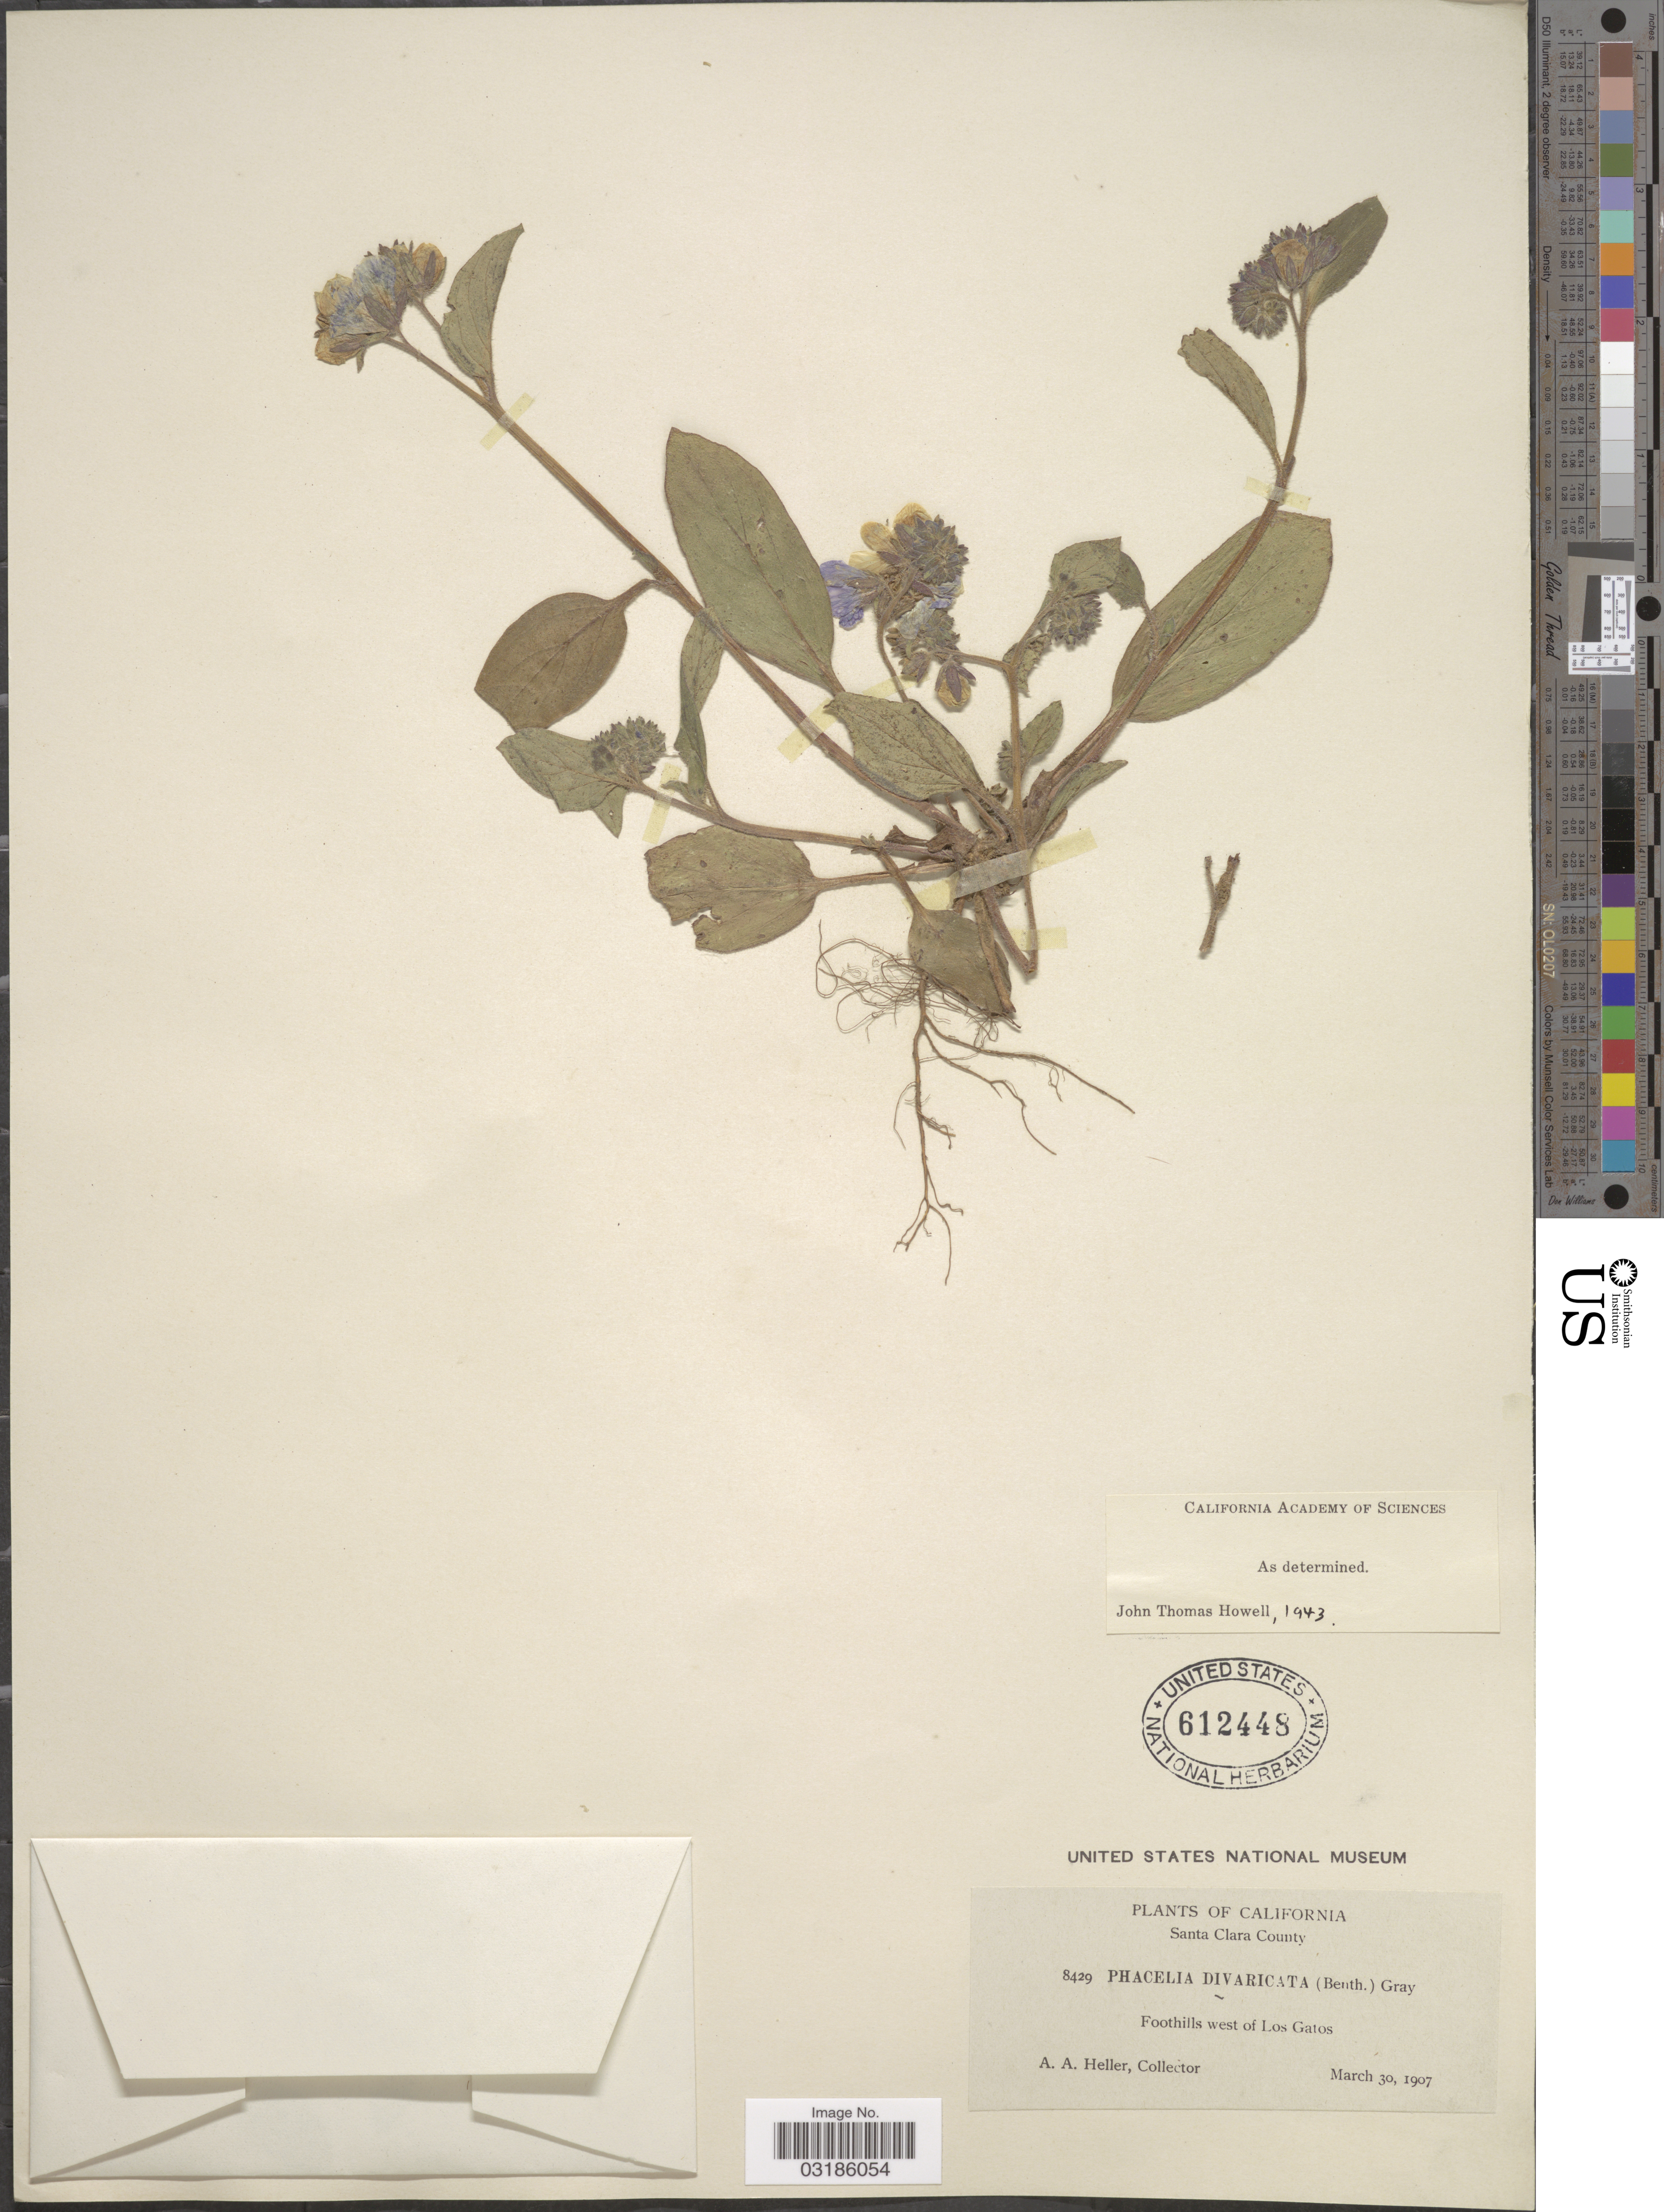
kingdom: Plantae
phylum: Tracheophyta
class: Magnoliopsida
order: Boraginales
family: Hydrophyllaceae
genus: Phacelia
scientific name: Phacelia divaricata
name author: (Benth.) A. Gray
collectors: A. A. Heller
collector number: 8429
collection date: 1907-03-30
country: United States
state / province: California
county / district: Santa Clara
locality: Santa Clara County. Foothills west of Los Gatos.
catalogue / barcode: US 612448